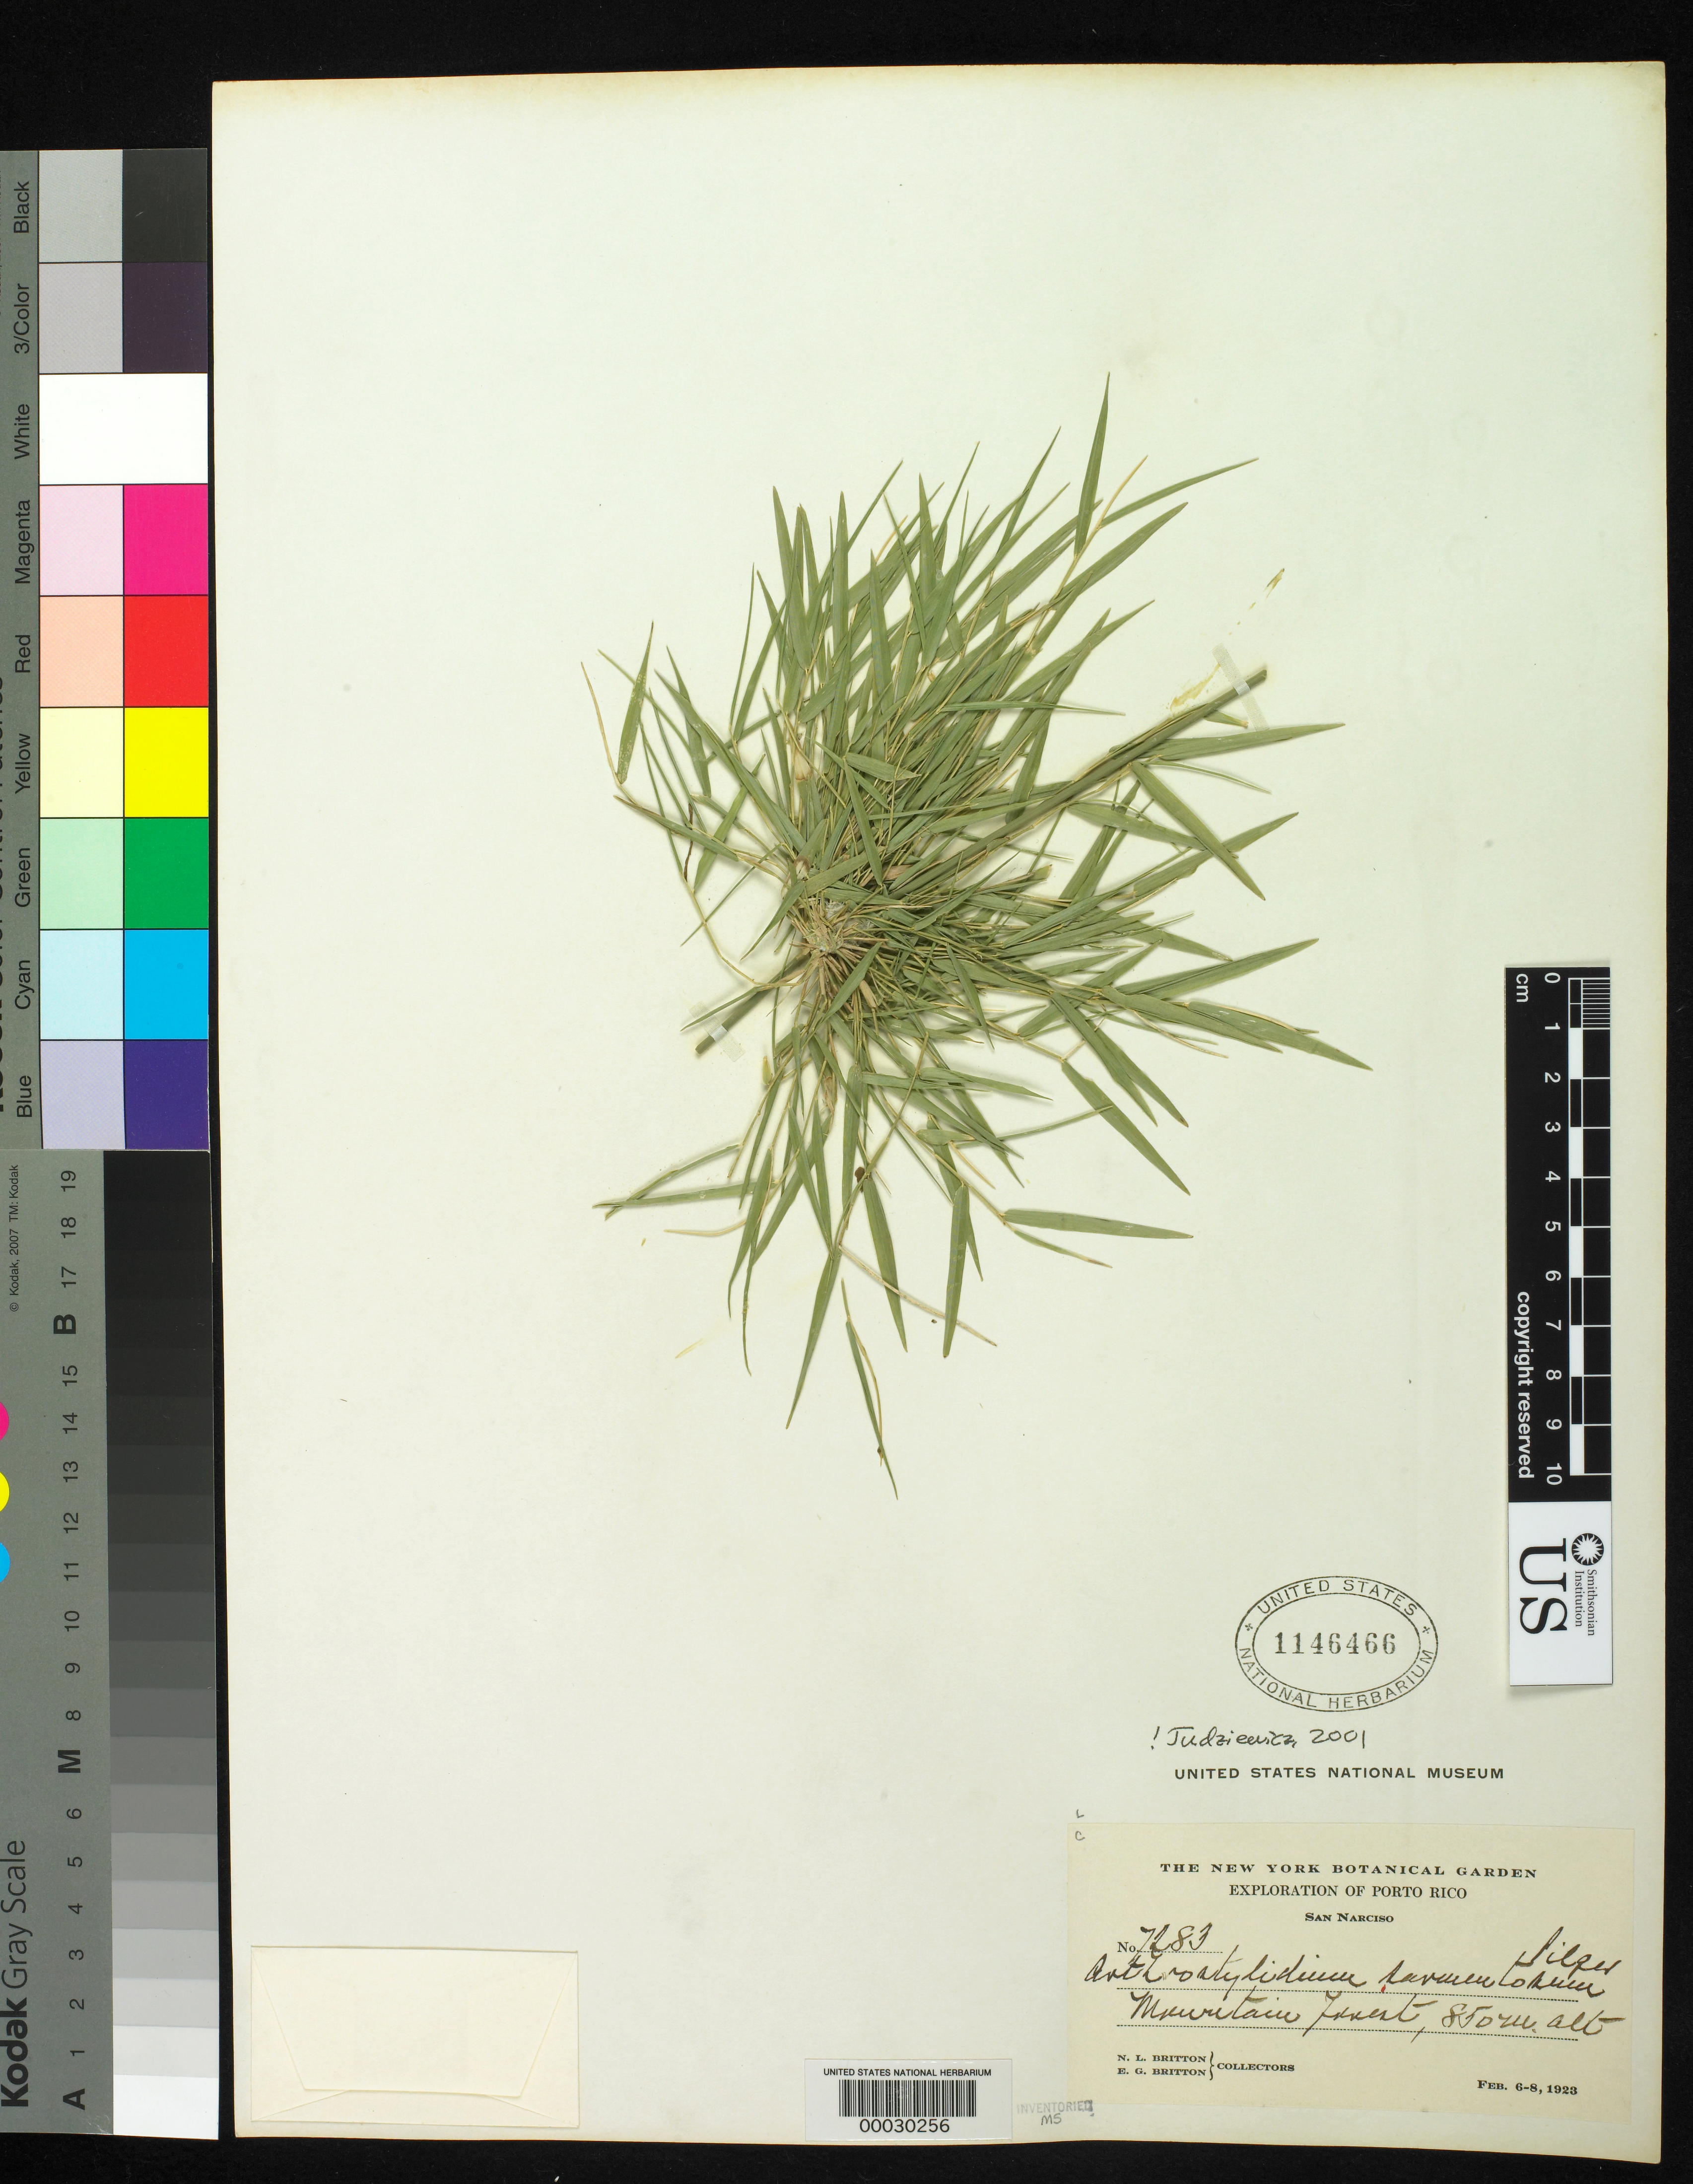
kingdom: Plantae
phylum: Tracheophyta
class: Liliopsida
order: Poales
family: Poaceae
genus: Arthrostylidium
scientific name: Arthrostylidium sarmentosum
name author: Pilg. in Urb.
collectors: N. Britton & E. G. Britton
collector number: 7283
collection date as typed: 06 Feb 1923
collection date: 1923-02-06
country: Puerto Rico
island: Greater Antilles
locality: San narciso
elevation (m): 850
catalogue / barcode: US 1146466